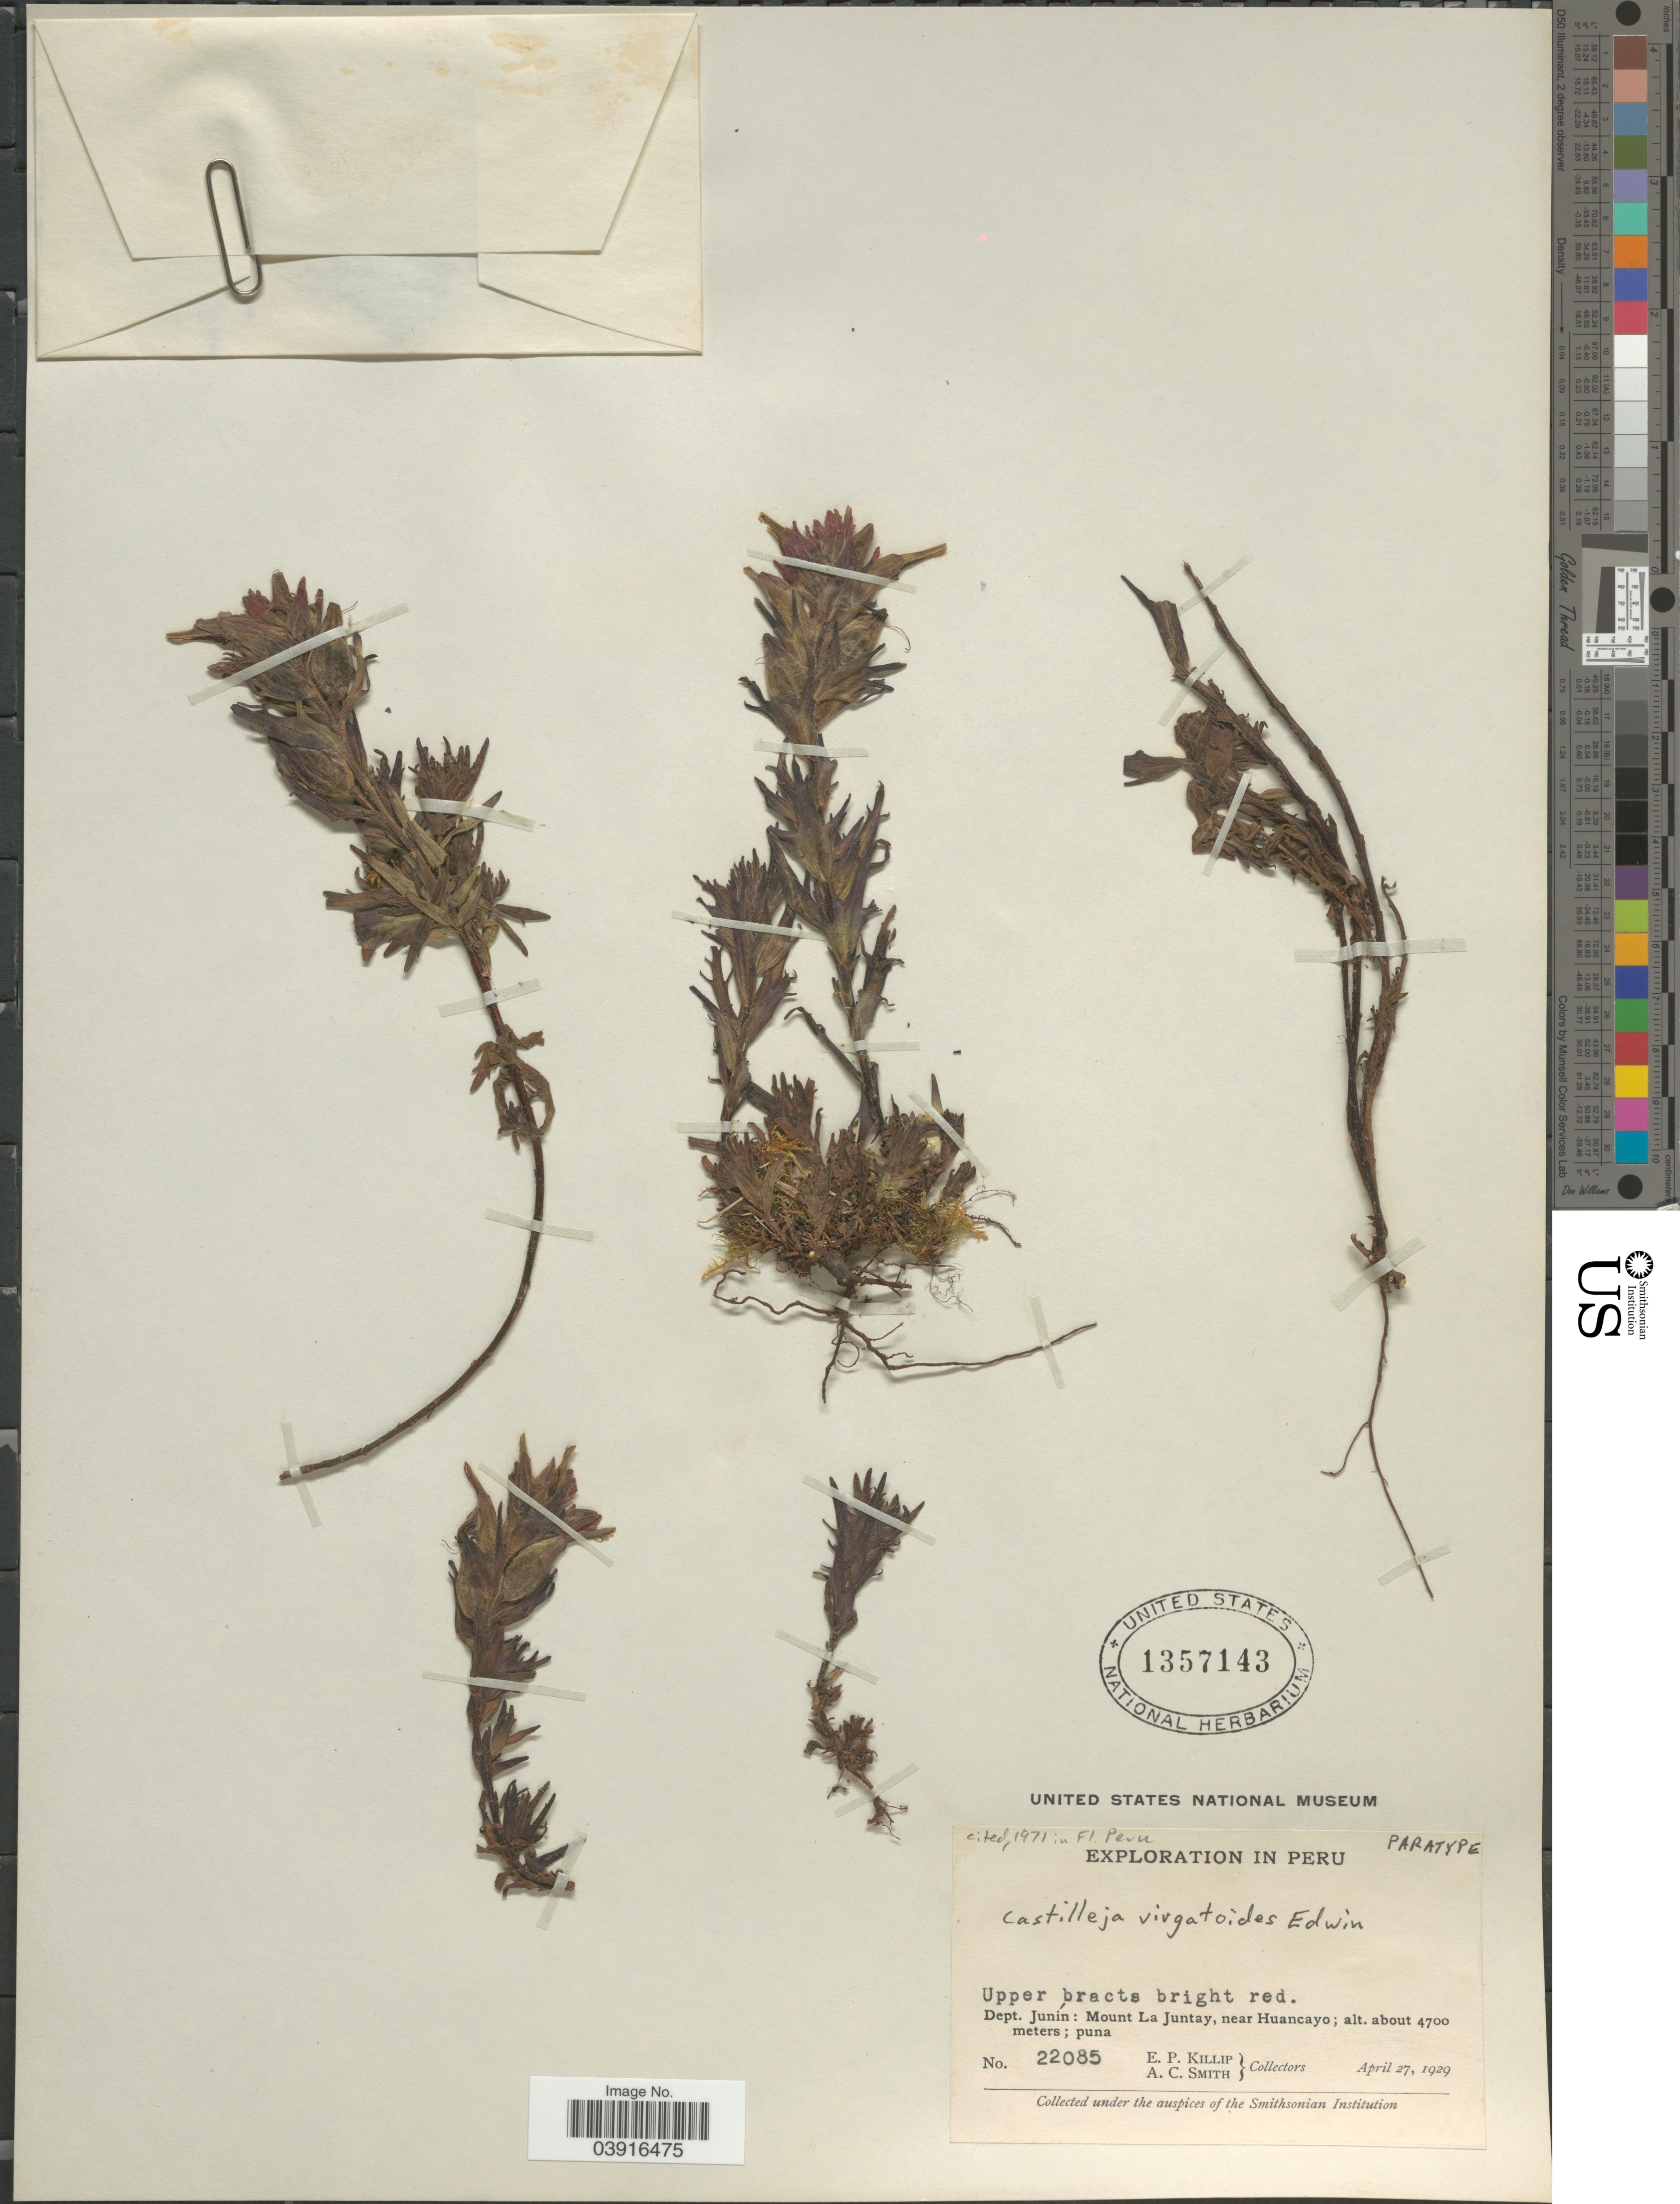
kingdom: Plantae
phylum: Tracheophyta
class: Magnoliopsida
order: Lamiales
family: Orobanchaceae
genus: Castilleja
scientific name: Castilleja virgatoides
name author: Edwin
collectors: E. P. Killip & A. C. Smith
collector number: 22085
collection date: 1929-04-27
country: Peru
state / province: Junín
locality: Dept. Junín: Mount La Juntay, near Huancayo.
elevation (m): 4700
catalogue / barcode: US 1357143